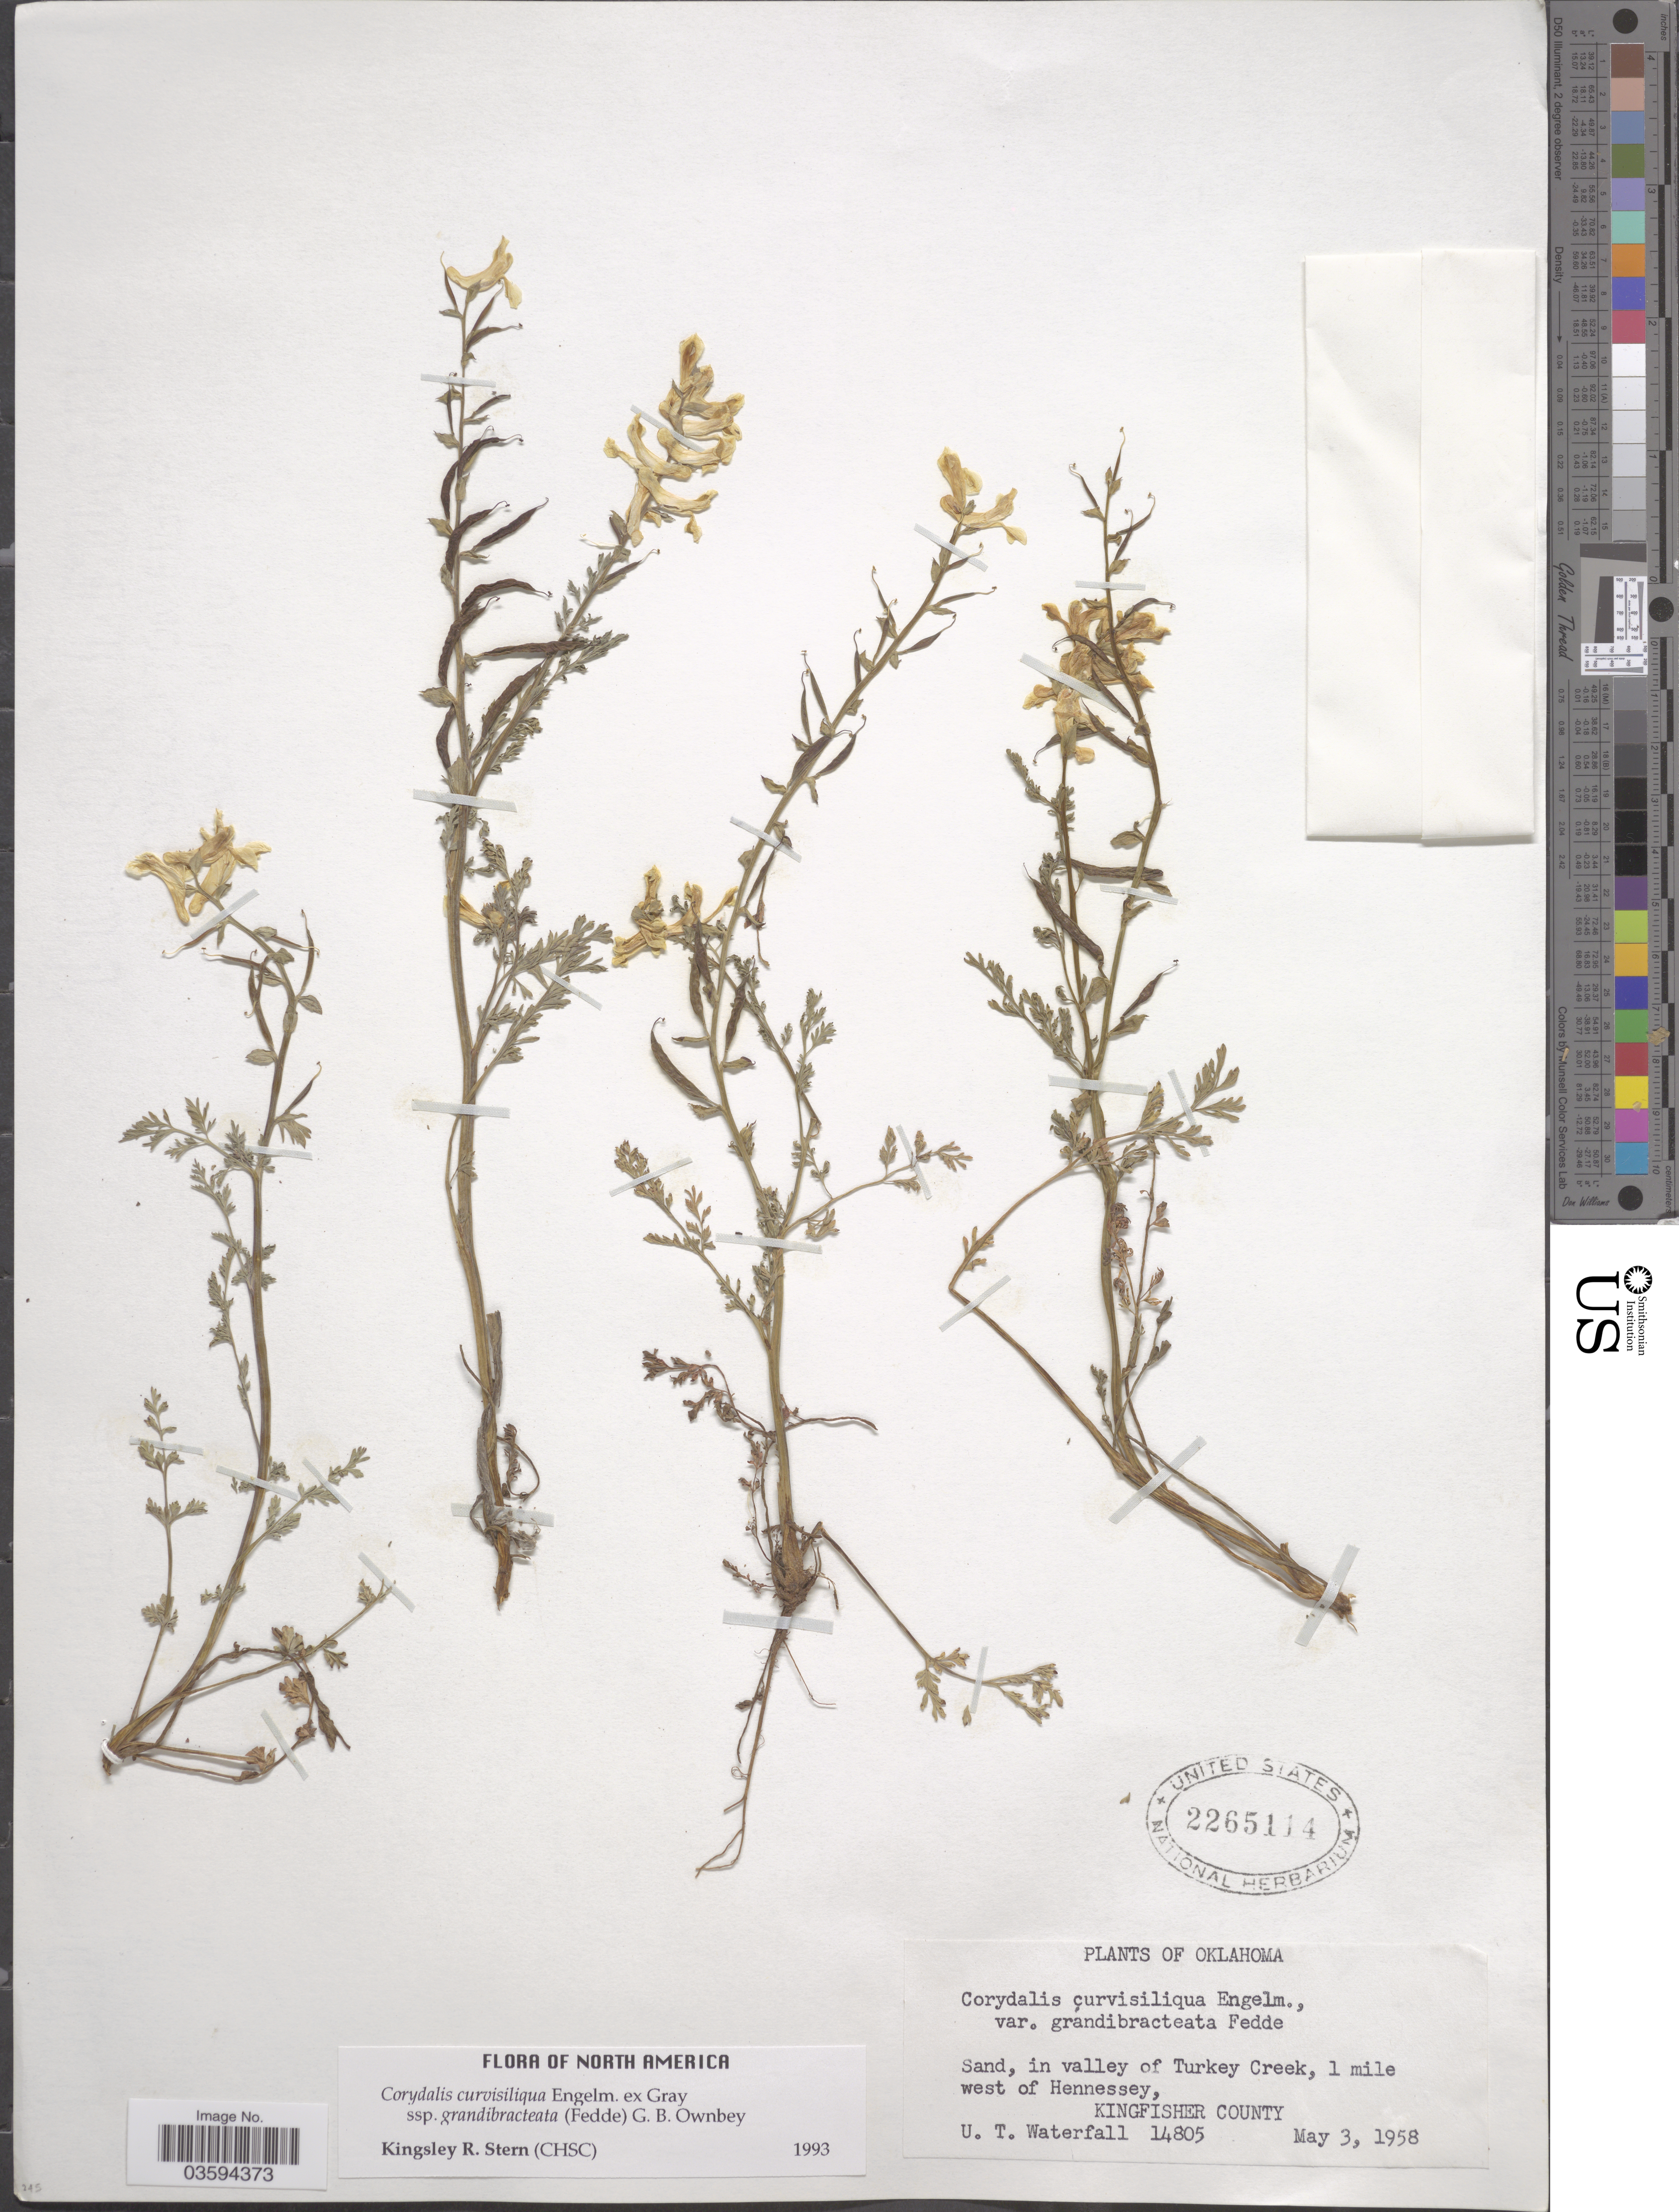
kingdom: Plantae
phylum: Tracheophyta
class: Magnoliopsida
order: Ranunculales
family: Papaveraceae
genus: Corydalis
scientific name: Corydalis curvisiliqua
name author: (A. Gray) Engelm. ex A. Gray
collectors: U. T. Waterfall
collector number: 14805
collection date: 1958-05-03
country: United States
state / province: Oklahoma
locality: Sand, in valley of Turkey Creek, 1 mile west of Hennessey, Kingfisher County.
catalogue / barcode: US 2265114